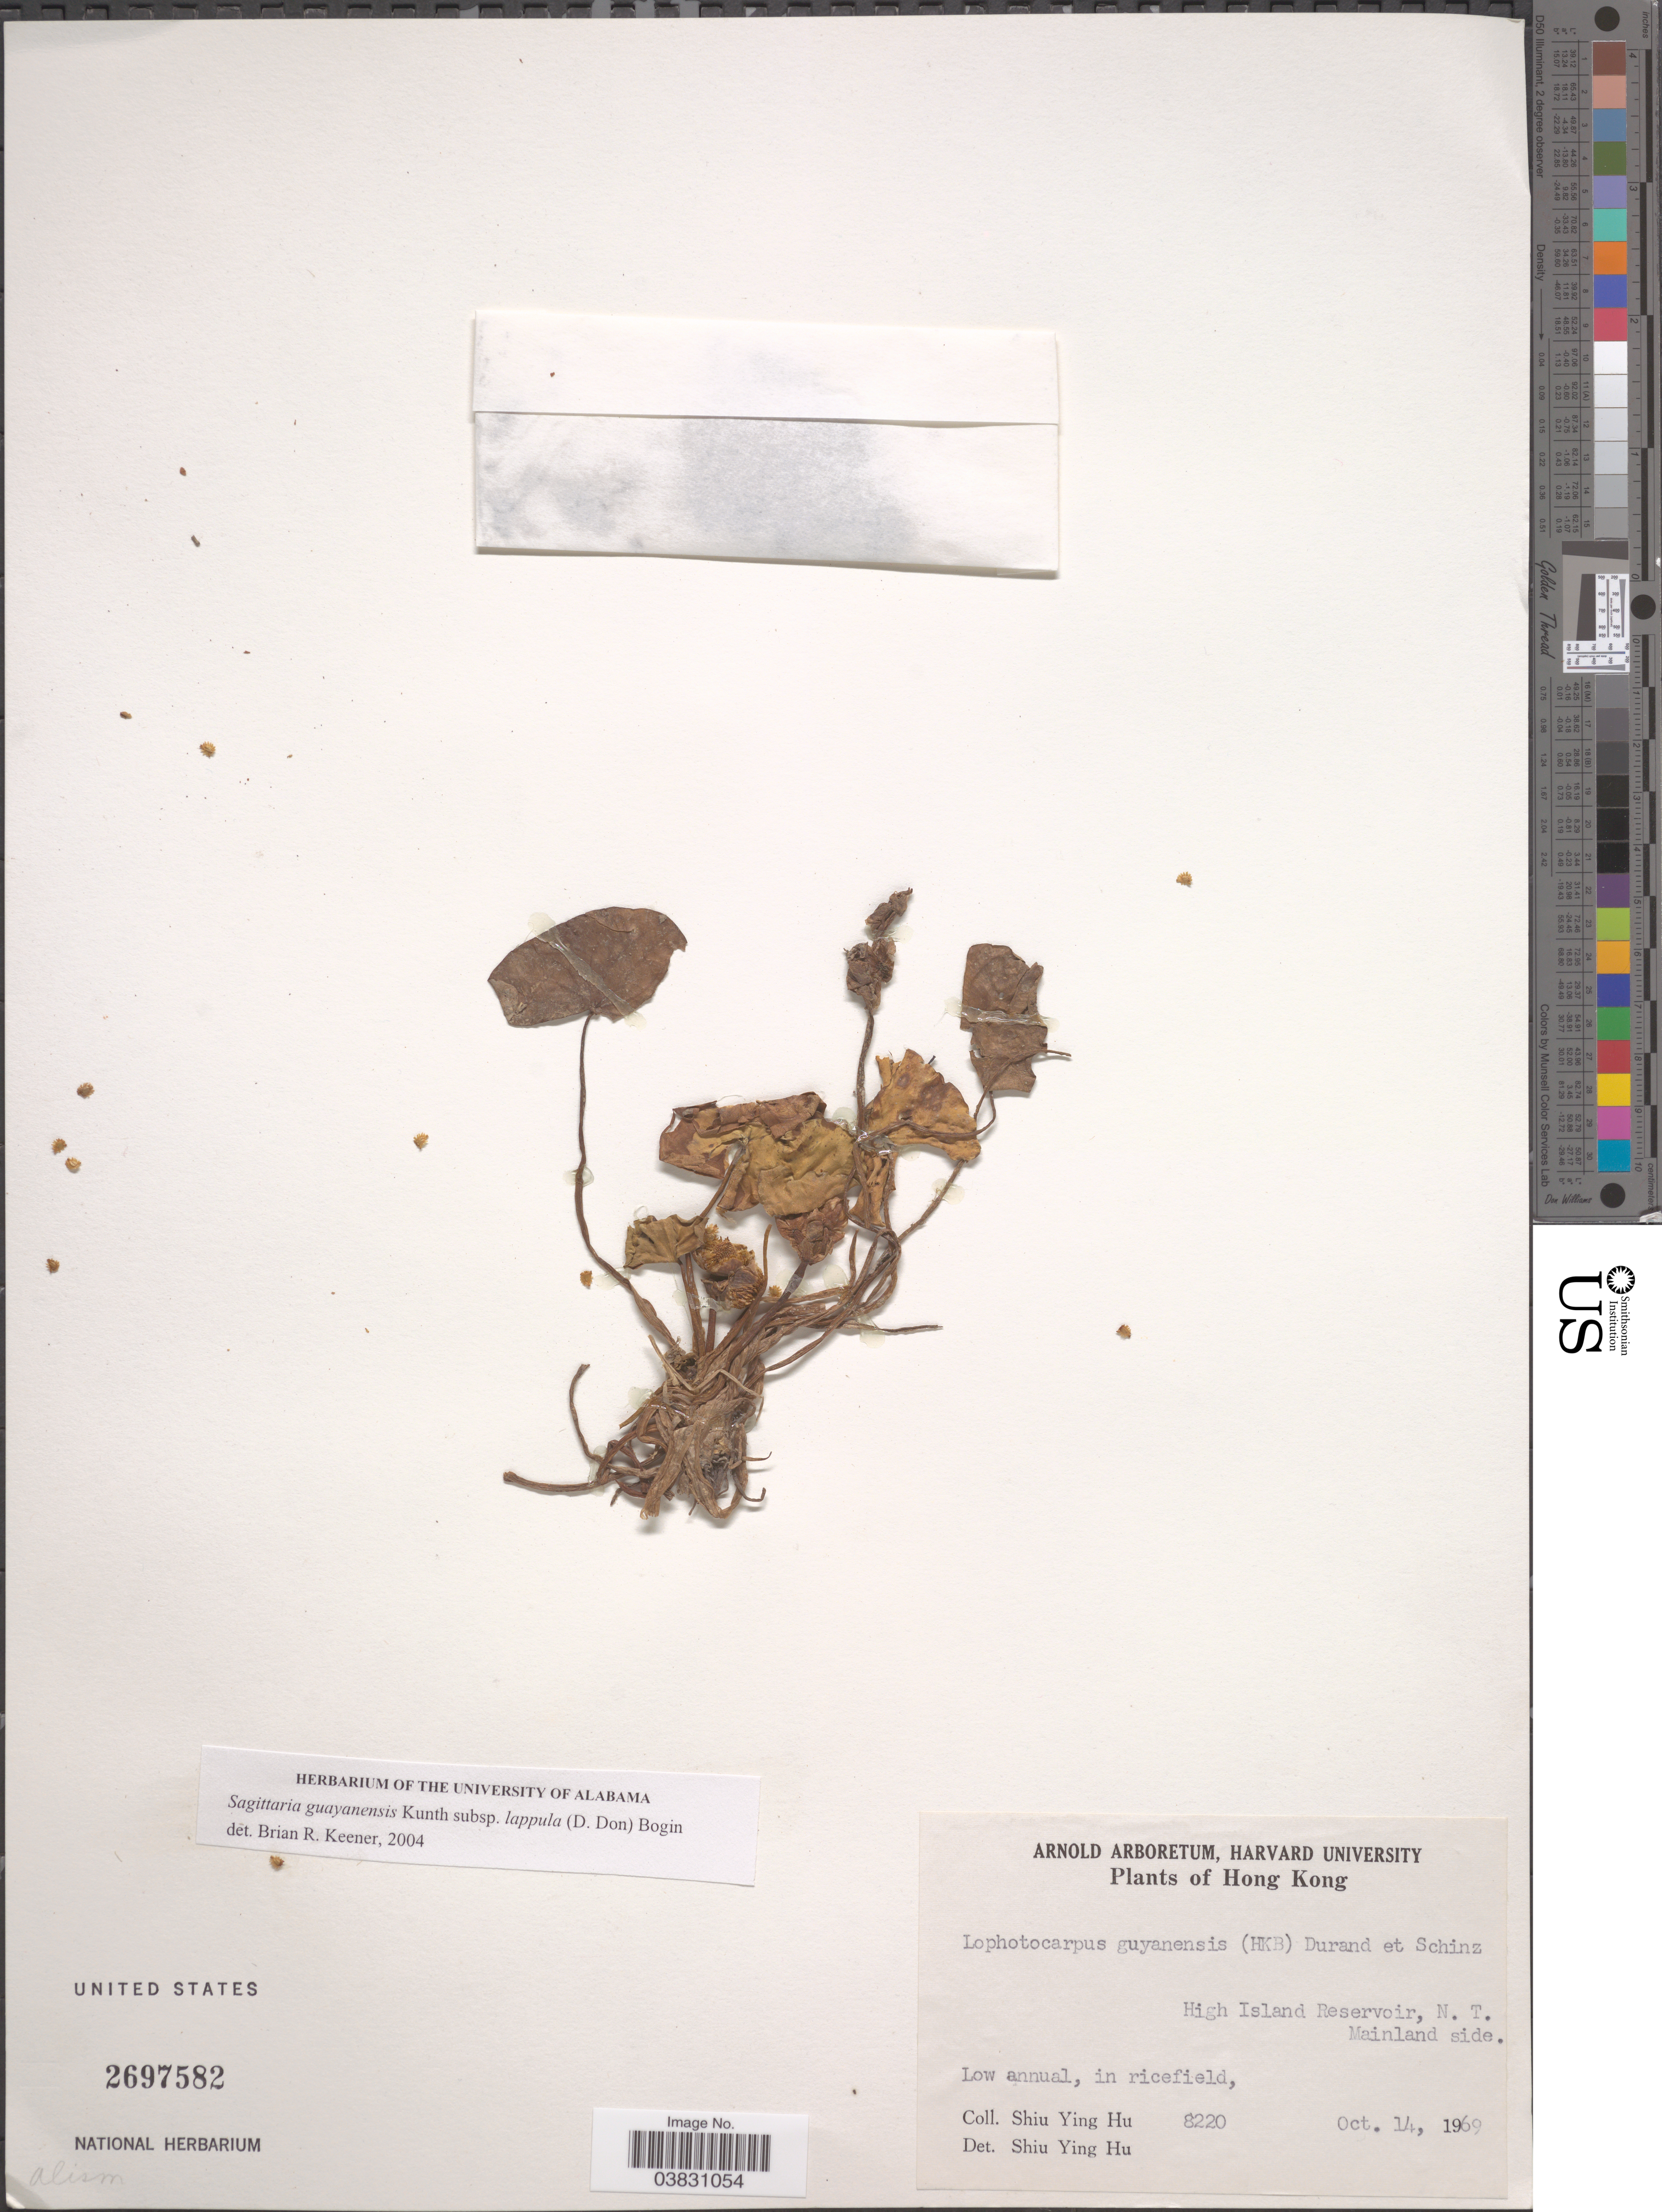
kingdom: Plantae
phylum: Tracheophyta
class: Liliopsida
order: Alismatales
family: Alismataceae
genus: Sagittaria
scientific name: Sagittaria guayanensis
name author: Kunth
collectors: S. Y. Hu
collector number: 8220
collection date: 1969-10-14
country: China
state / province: Hong Kong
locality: High Island Reservoir, N. T. Mainland side.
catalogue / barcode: US 2697582